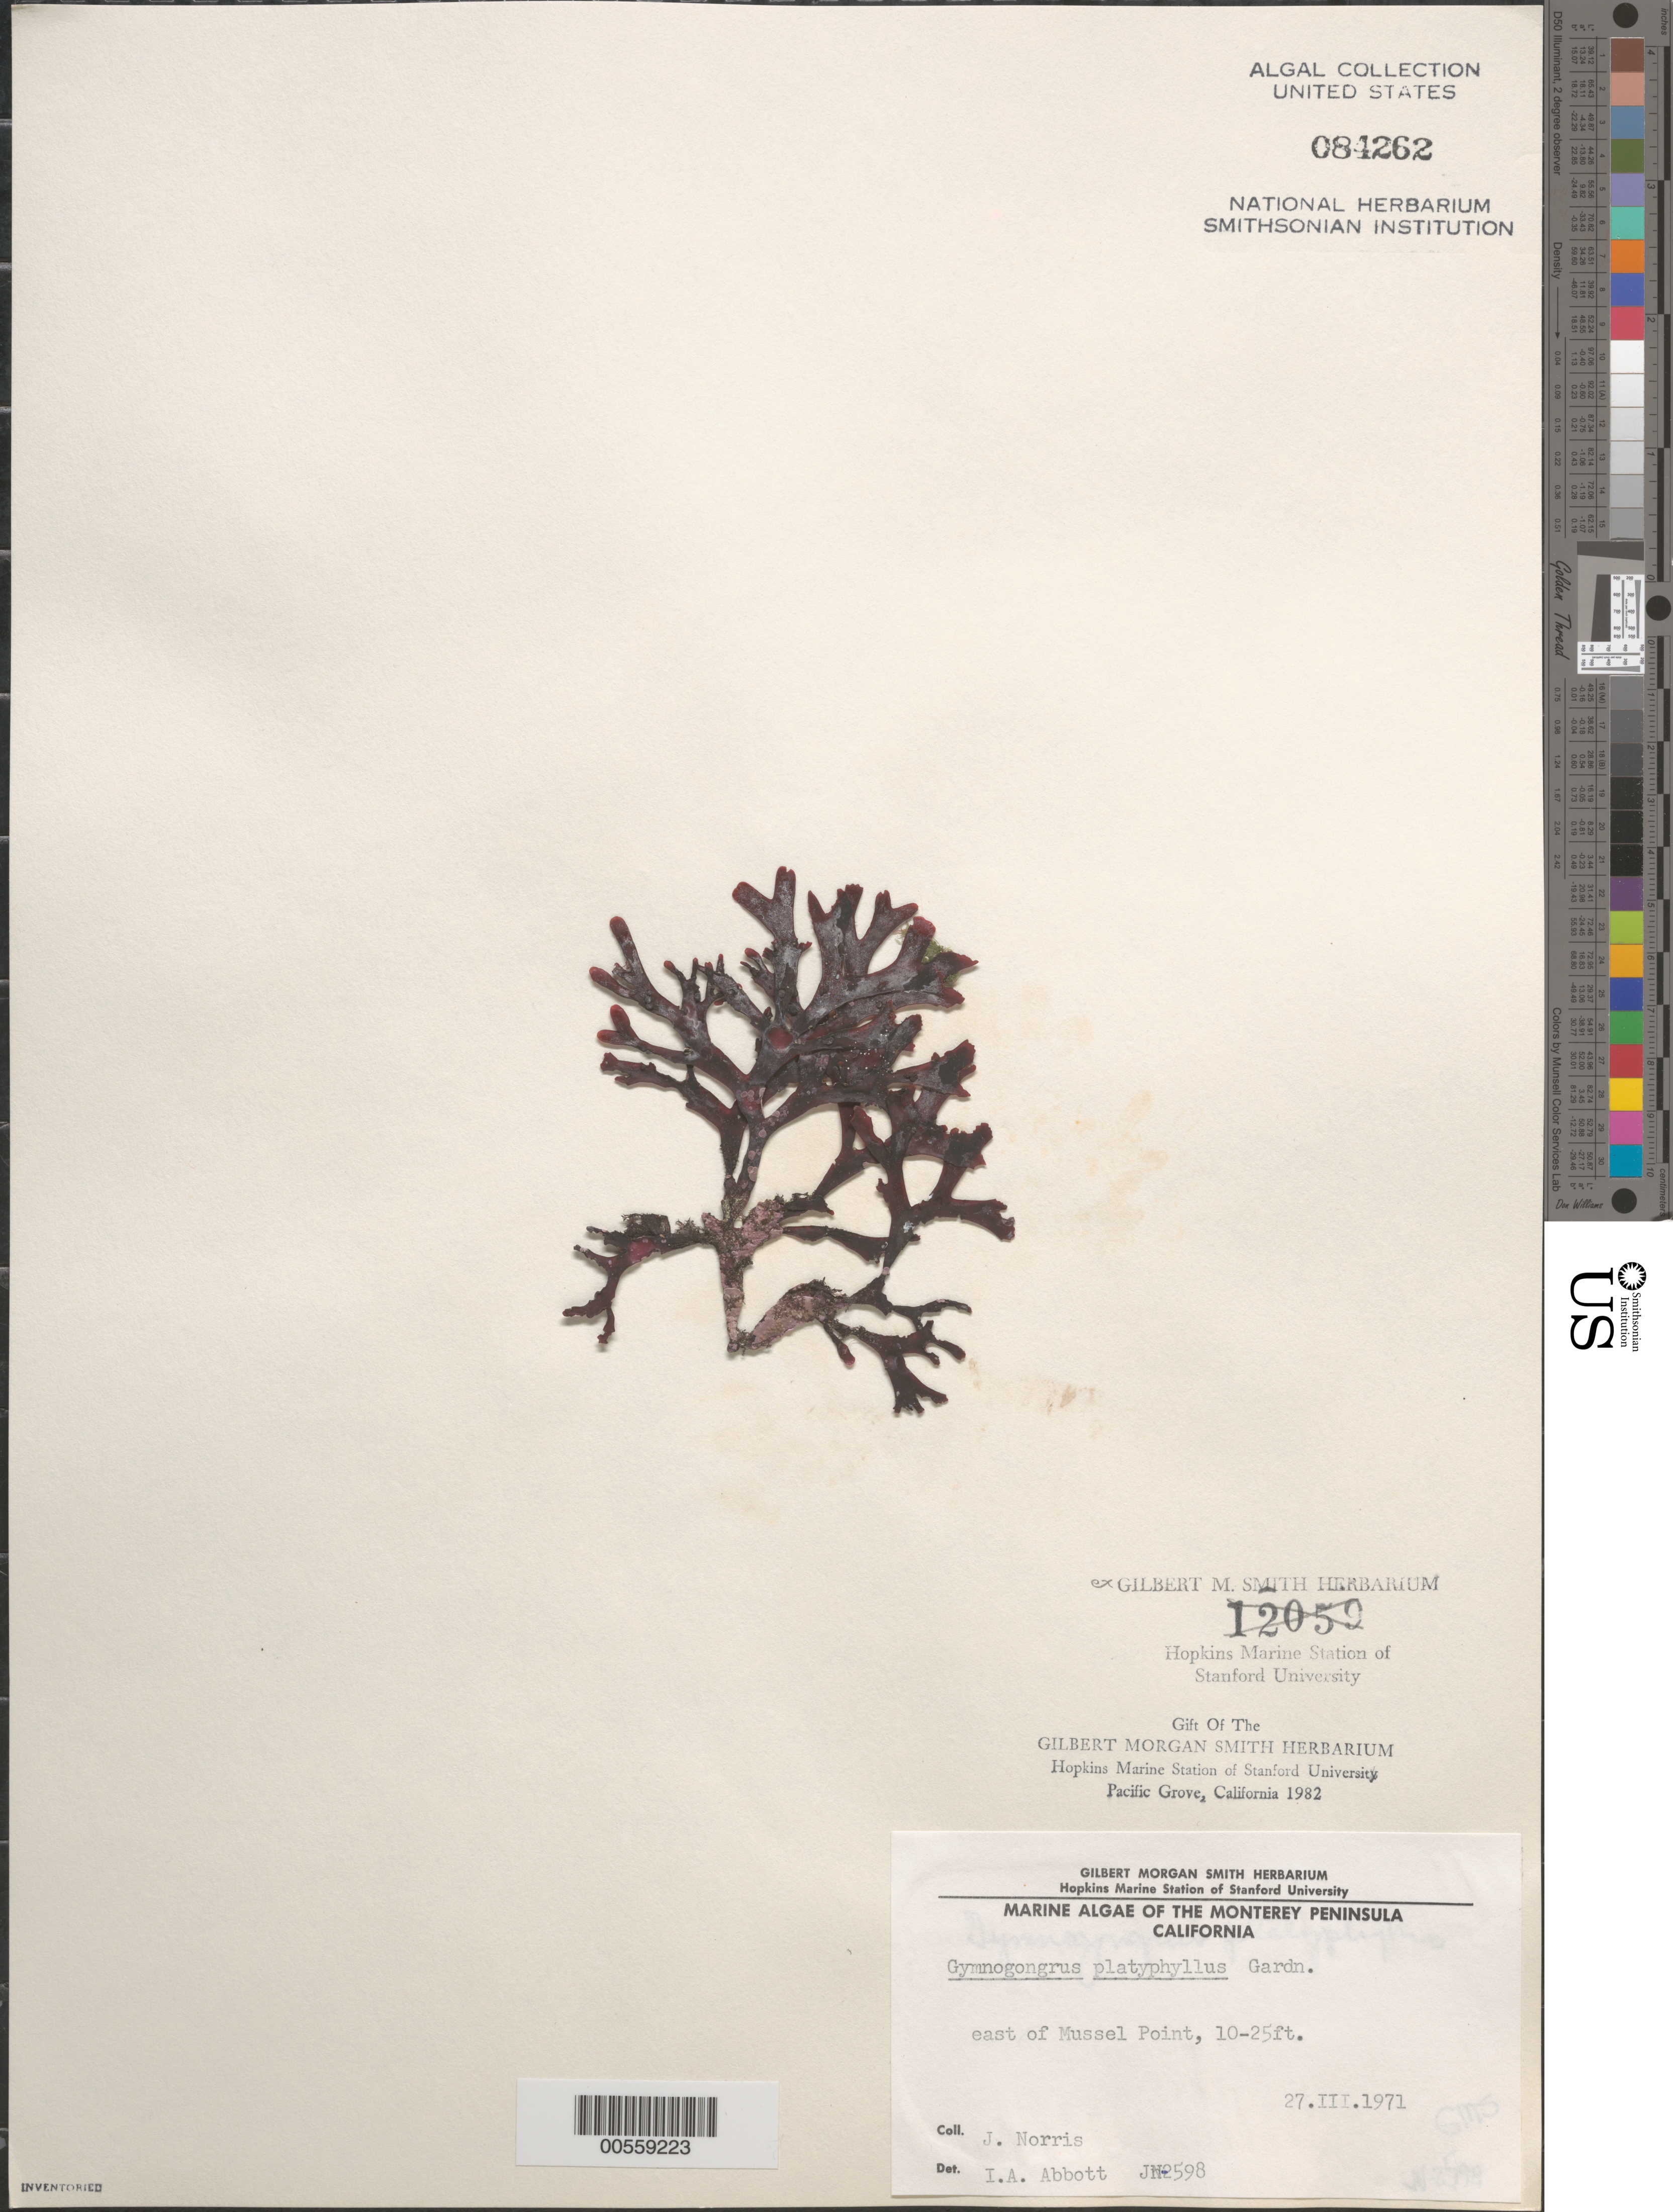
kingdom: Plantae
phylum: Rhodophyta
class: Florideophyceae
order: Gigartinales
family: Phyllophoraceae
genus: Gymnogongrus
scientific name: Gymnogongrus platyphyllus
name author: N.L. Gardner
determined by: Abbott, Isabella A.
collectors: J. N. Norris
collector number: JN-2598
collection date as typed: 27 Mar 1971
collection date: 1971-03-27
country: United States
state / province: California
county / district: Monterey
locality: East of Mussel Point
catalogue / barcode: US 84262